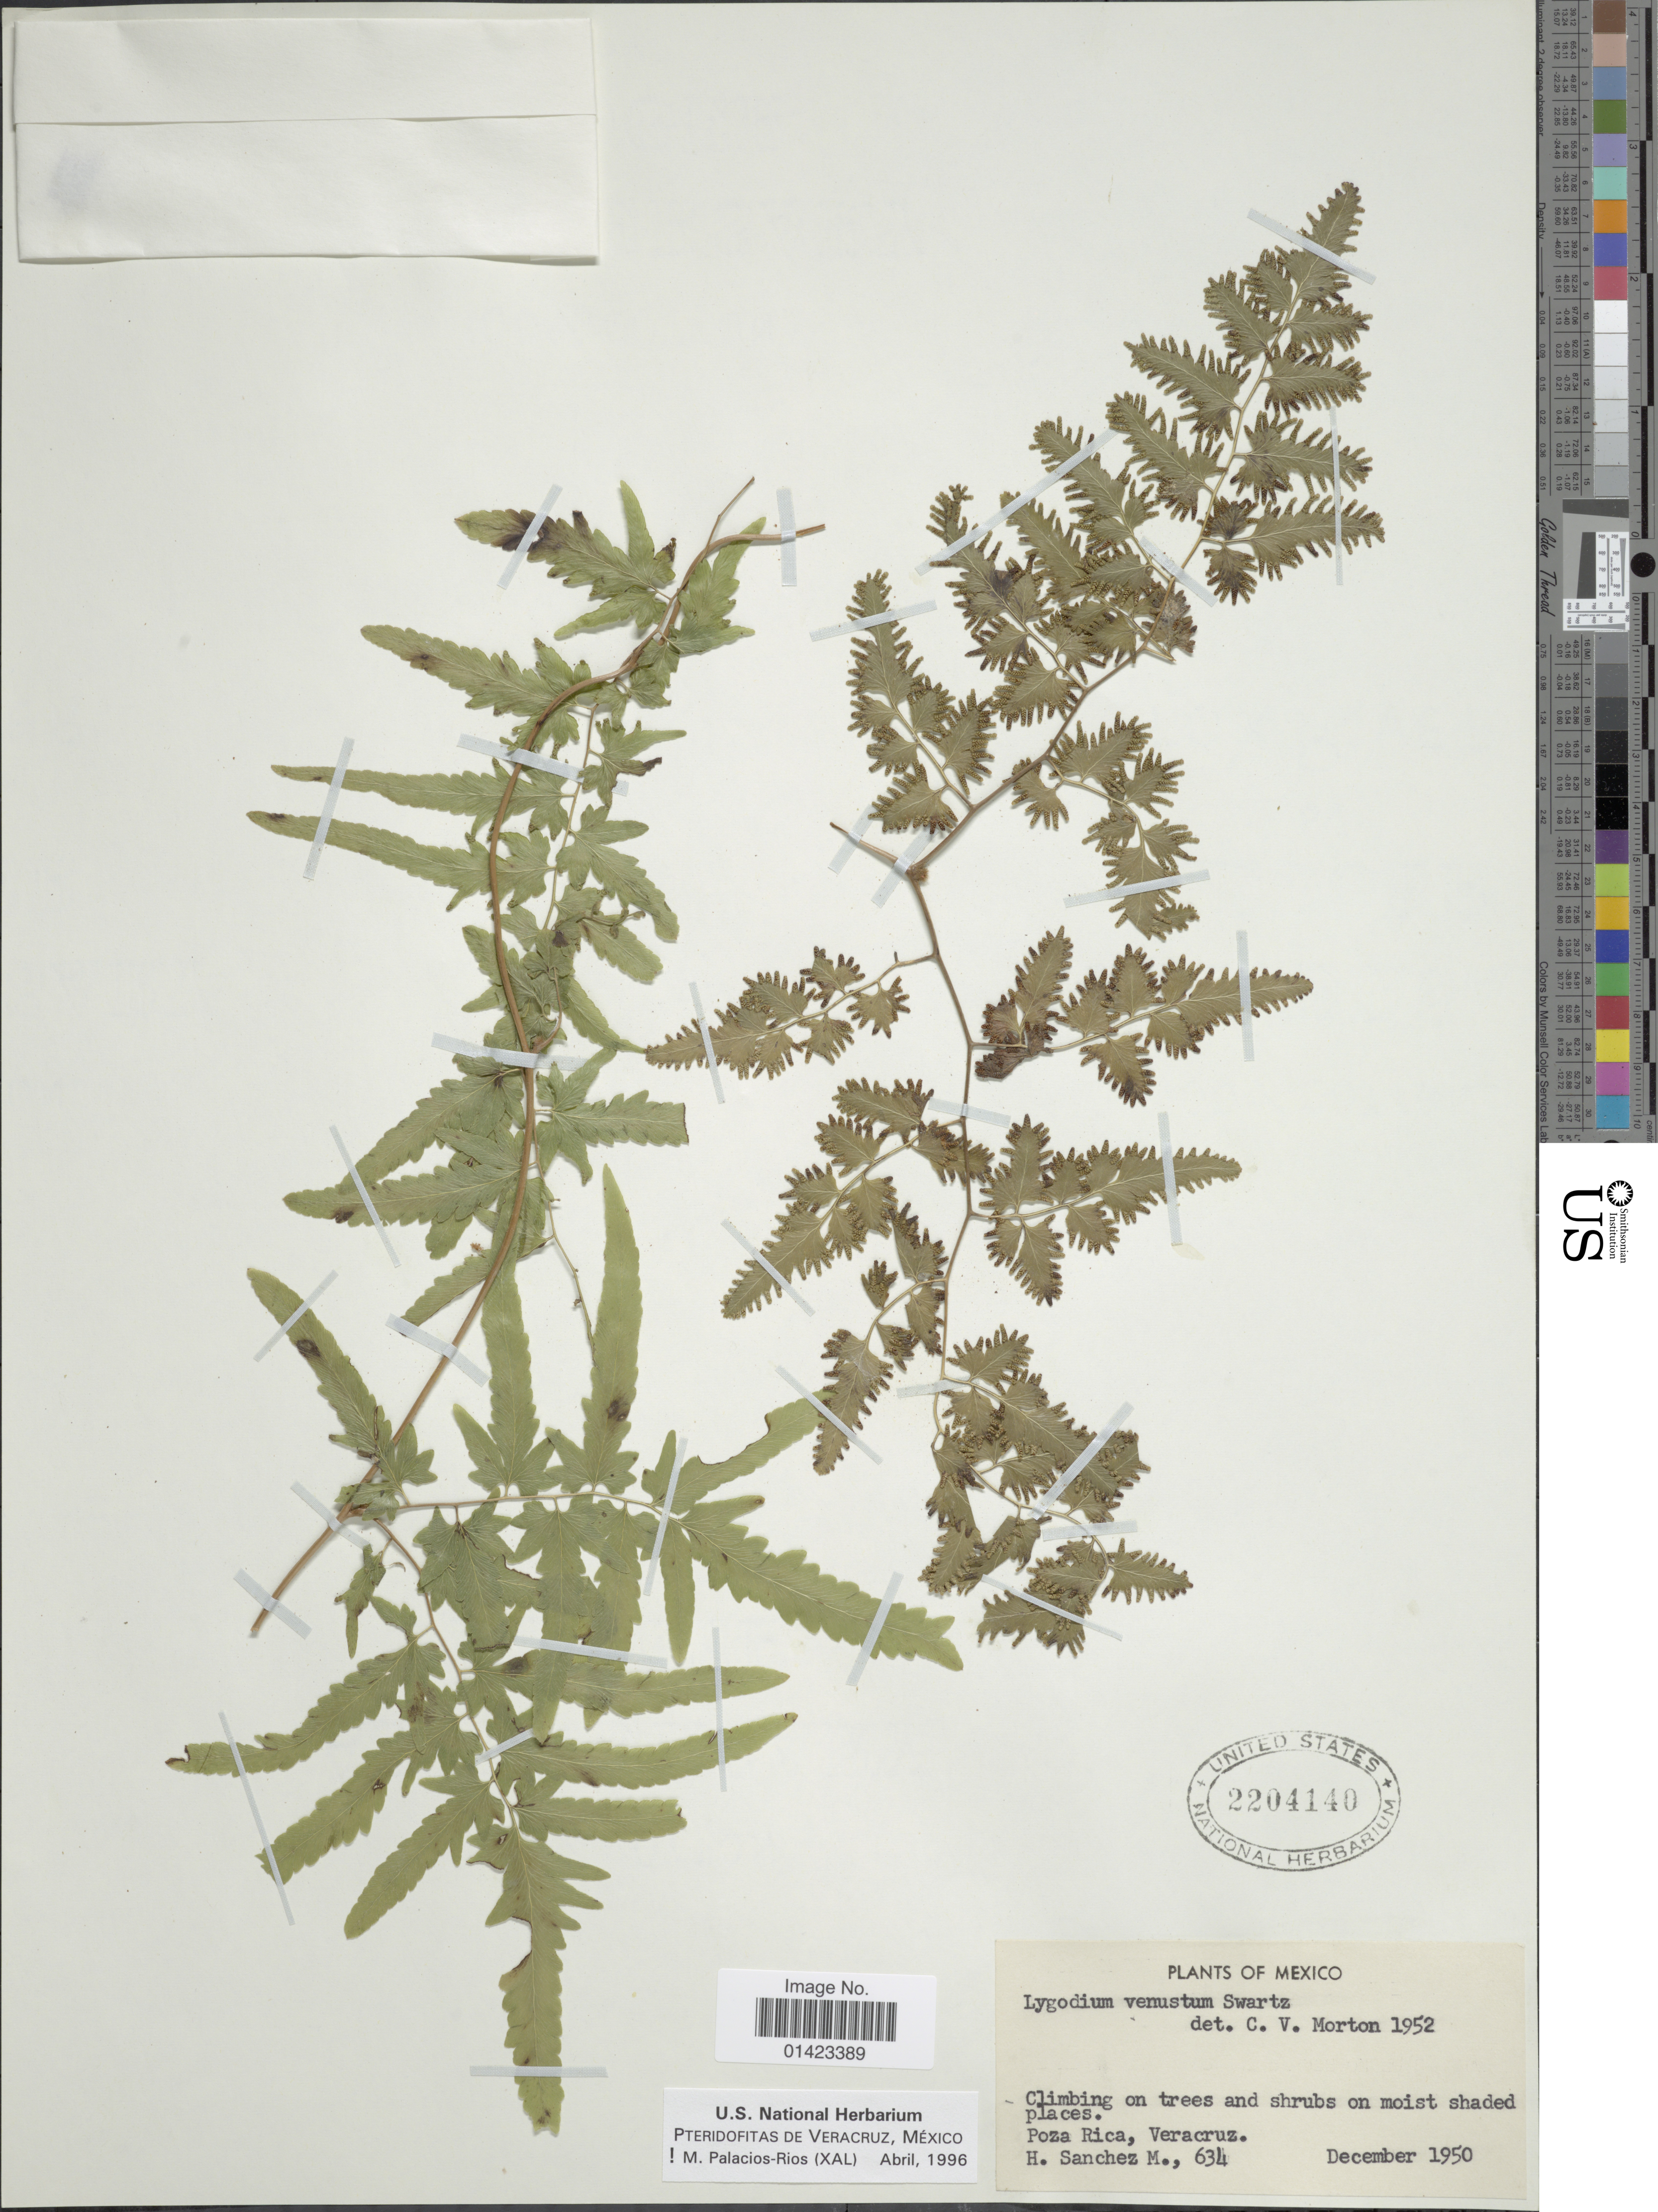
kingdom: Plantae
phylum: Tracheophyta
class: Polypodiopsida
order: Schizaeales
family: Lygodiaceae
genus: Lygodium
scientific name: Lygodium venustum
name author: Sw.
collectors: H. Sánchez-Mejorada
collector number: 634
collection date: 1950-12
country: Mexico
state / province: Veracruz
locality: Poza Rica, Veracruz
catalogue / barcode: US 2204140